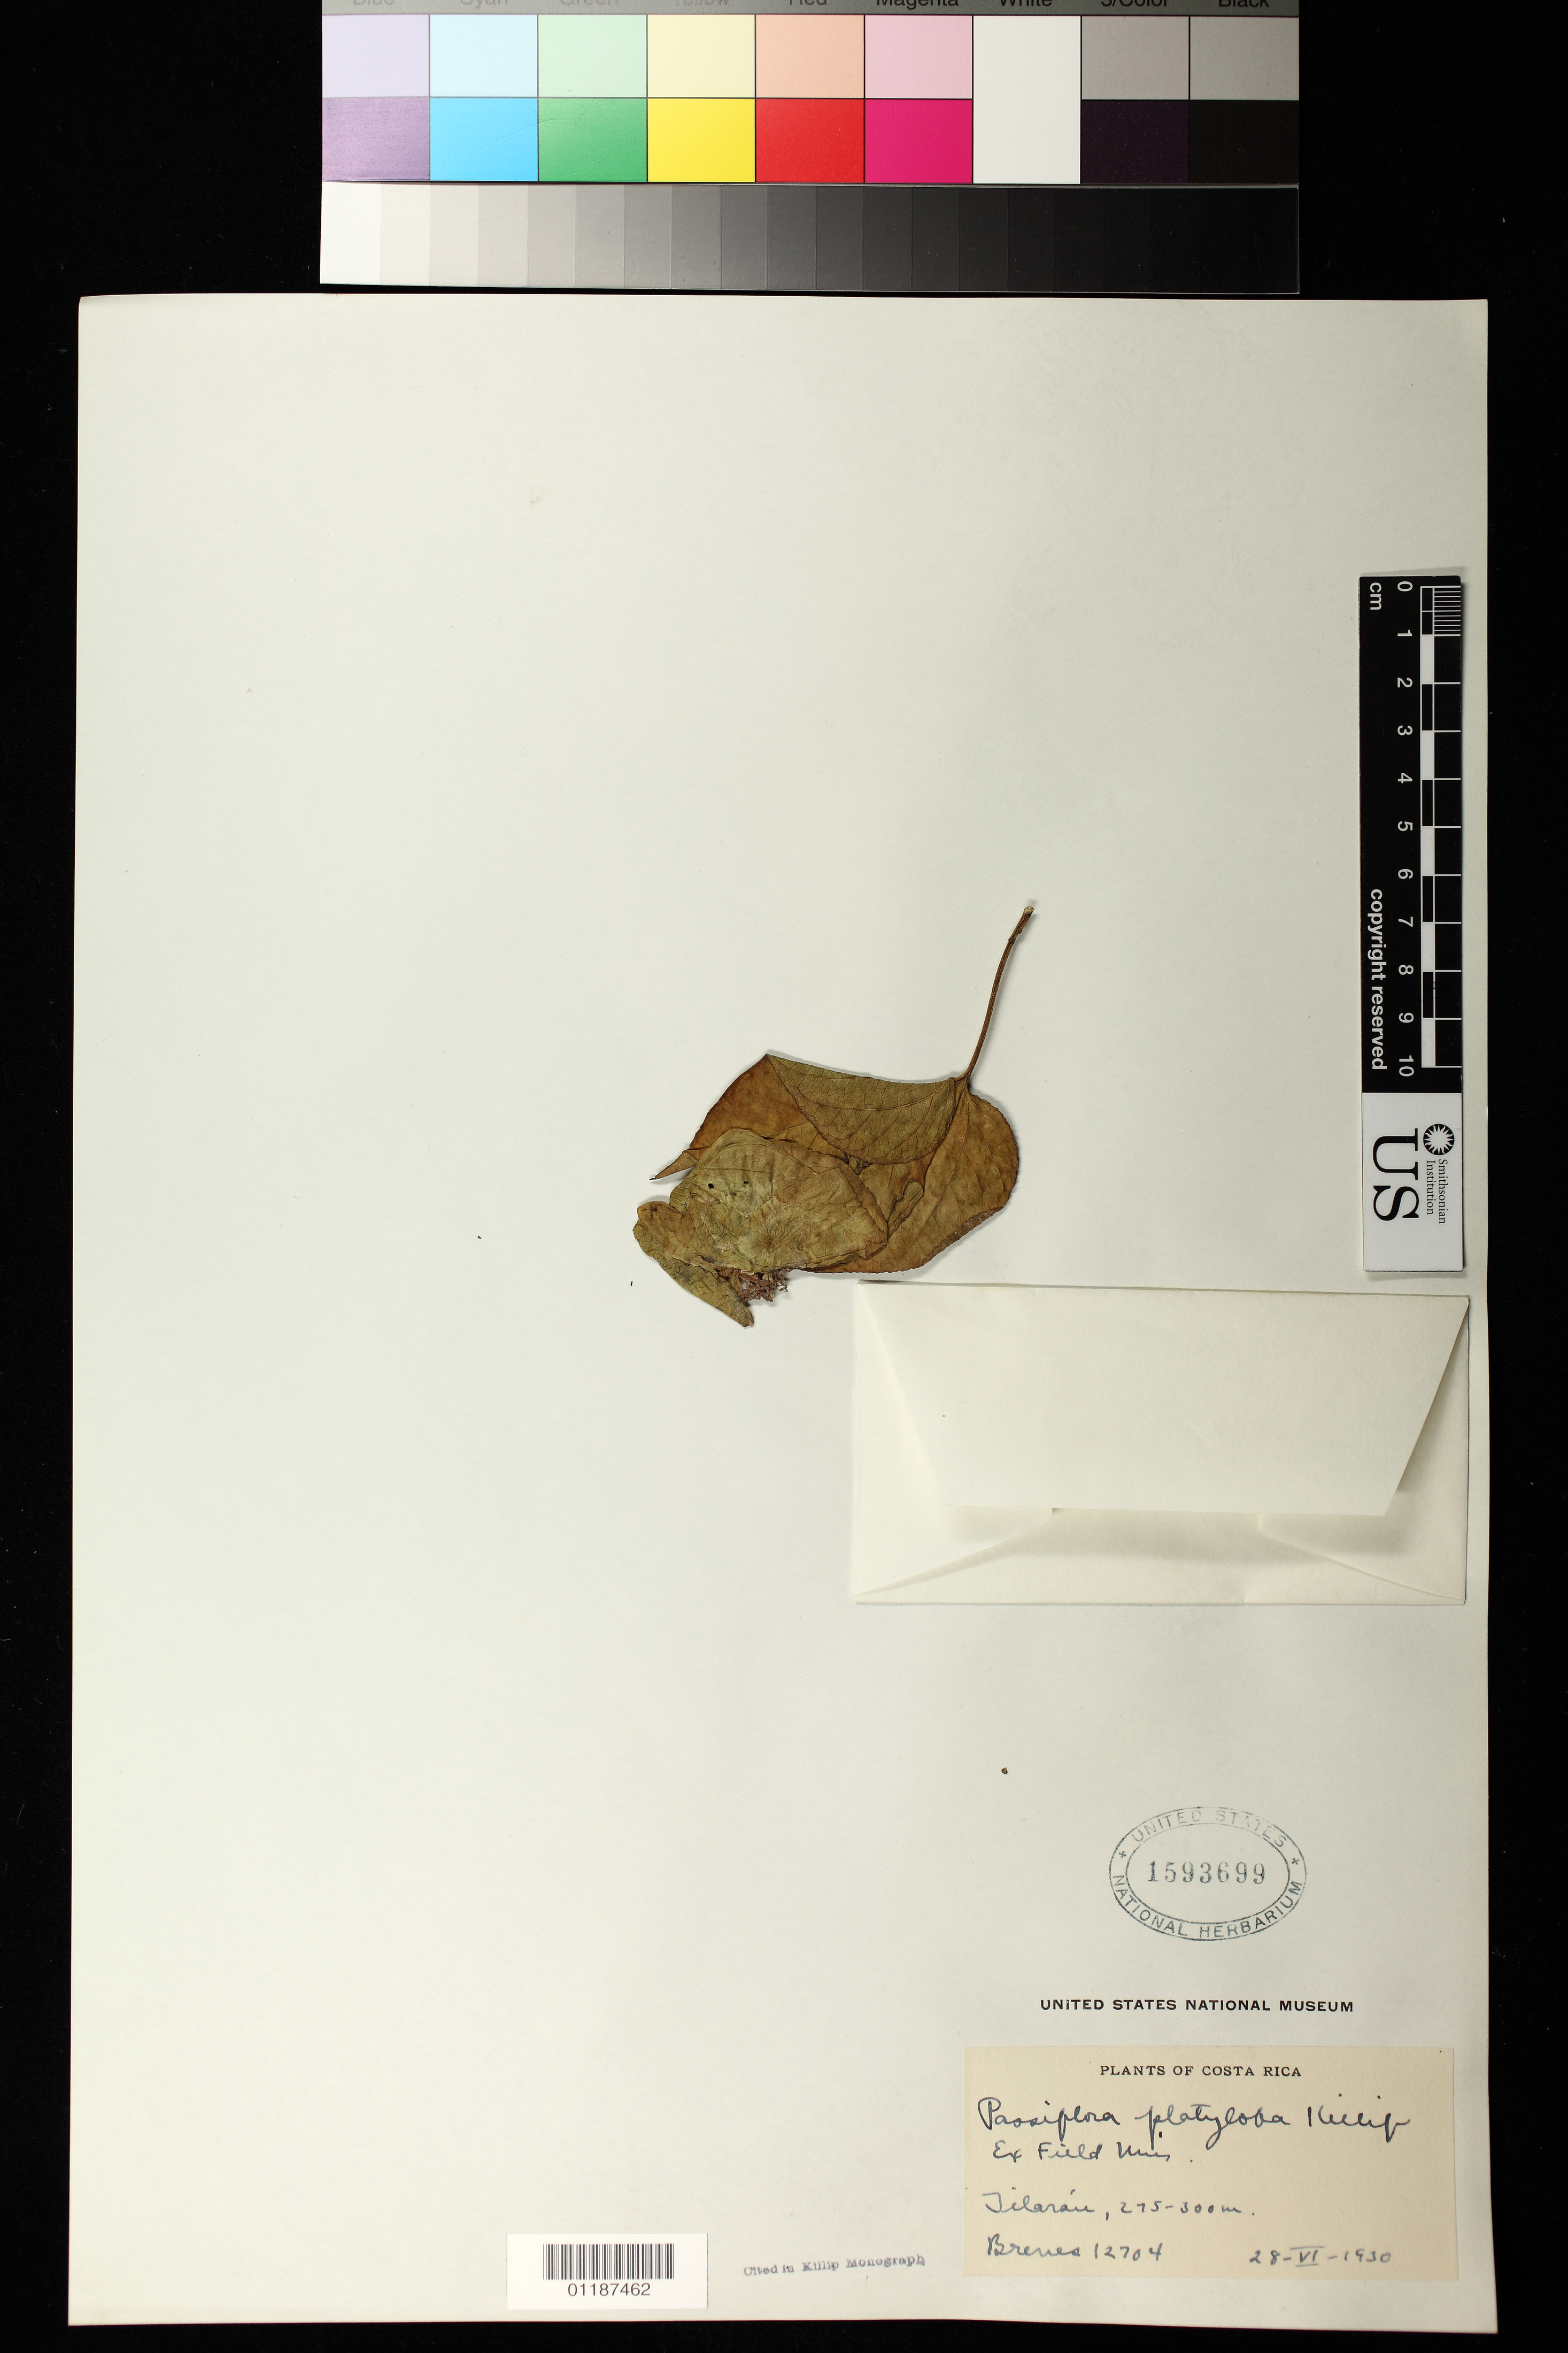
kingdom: Plantae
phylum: Tracheophyta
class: Magnoliopsida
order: Malpighiales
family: Passifloraceae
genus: Passiflora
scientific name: Passiflora platyloba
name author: Killip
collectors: Brenes, --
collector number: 12704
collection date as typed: Jun 28 1930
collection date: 1930-06-28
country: Costa Rica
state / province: Guanacaste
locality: Tilaran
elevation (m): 275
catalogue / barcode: US 1593699